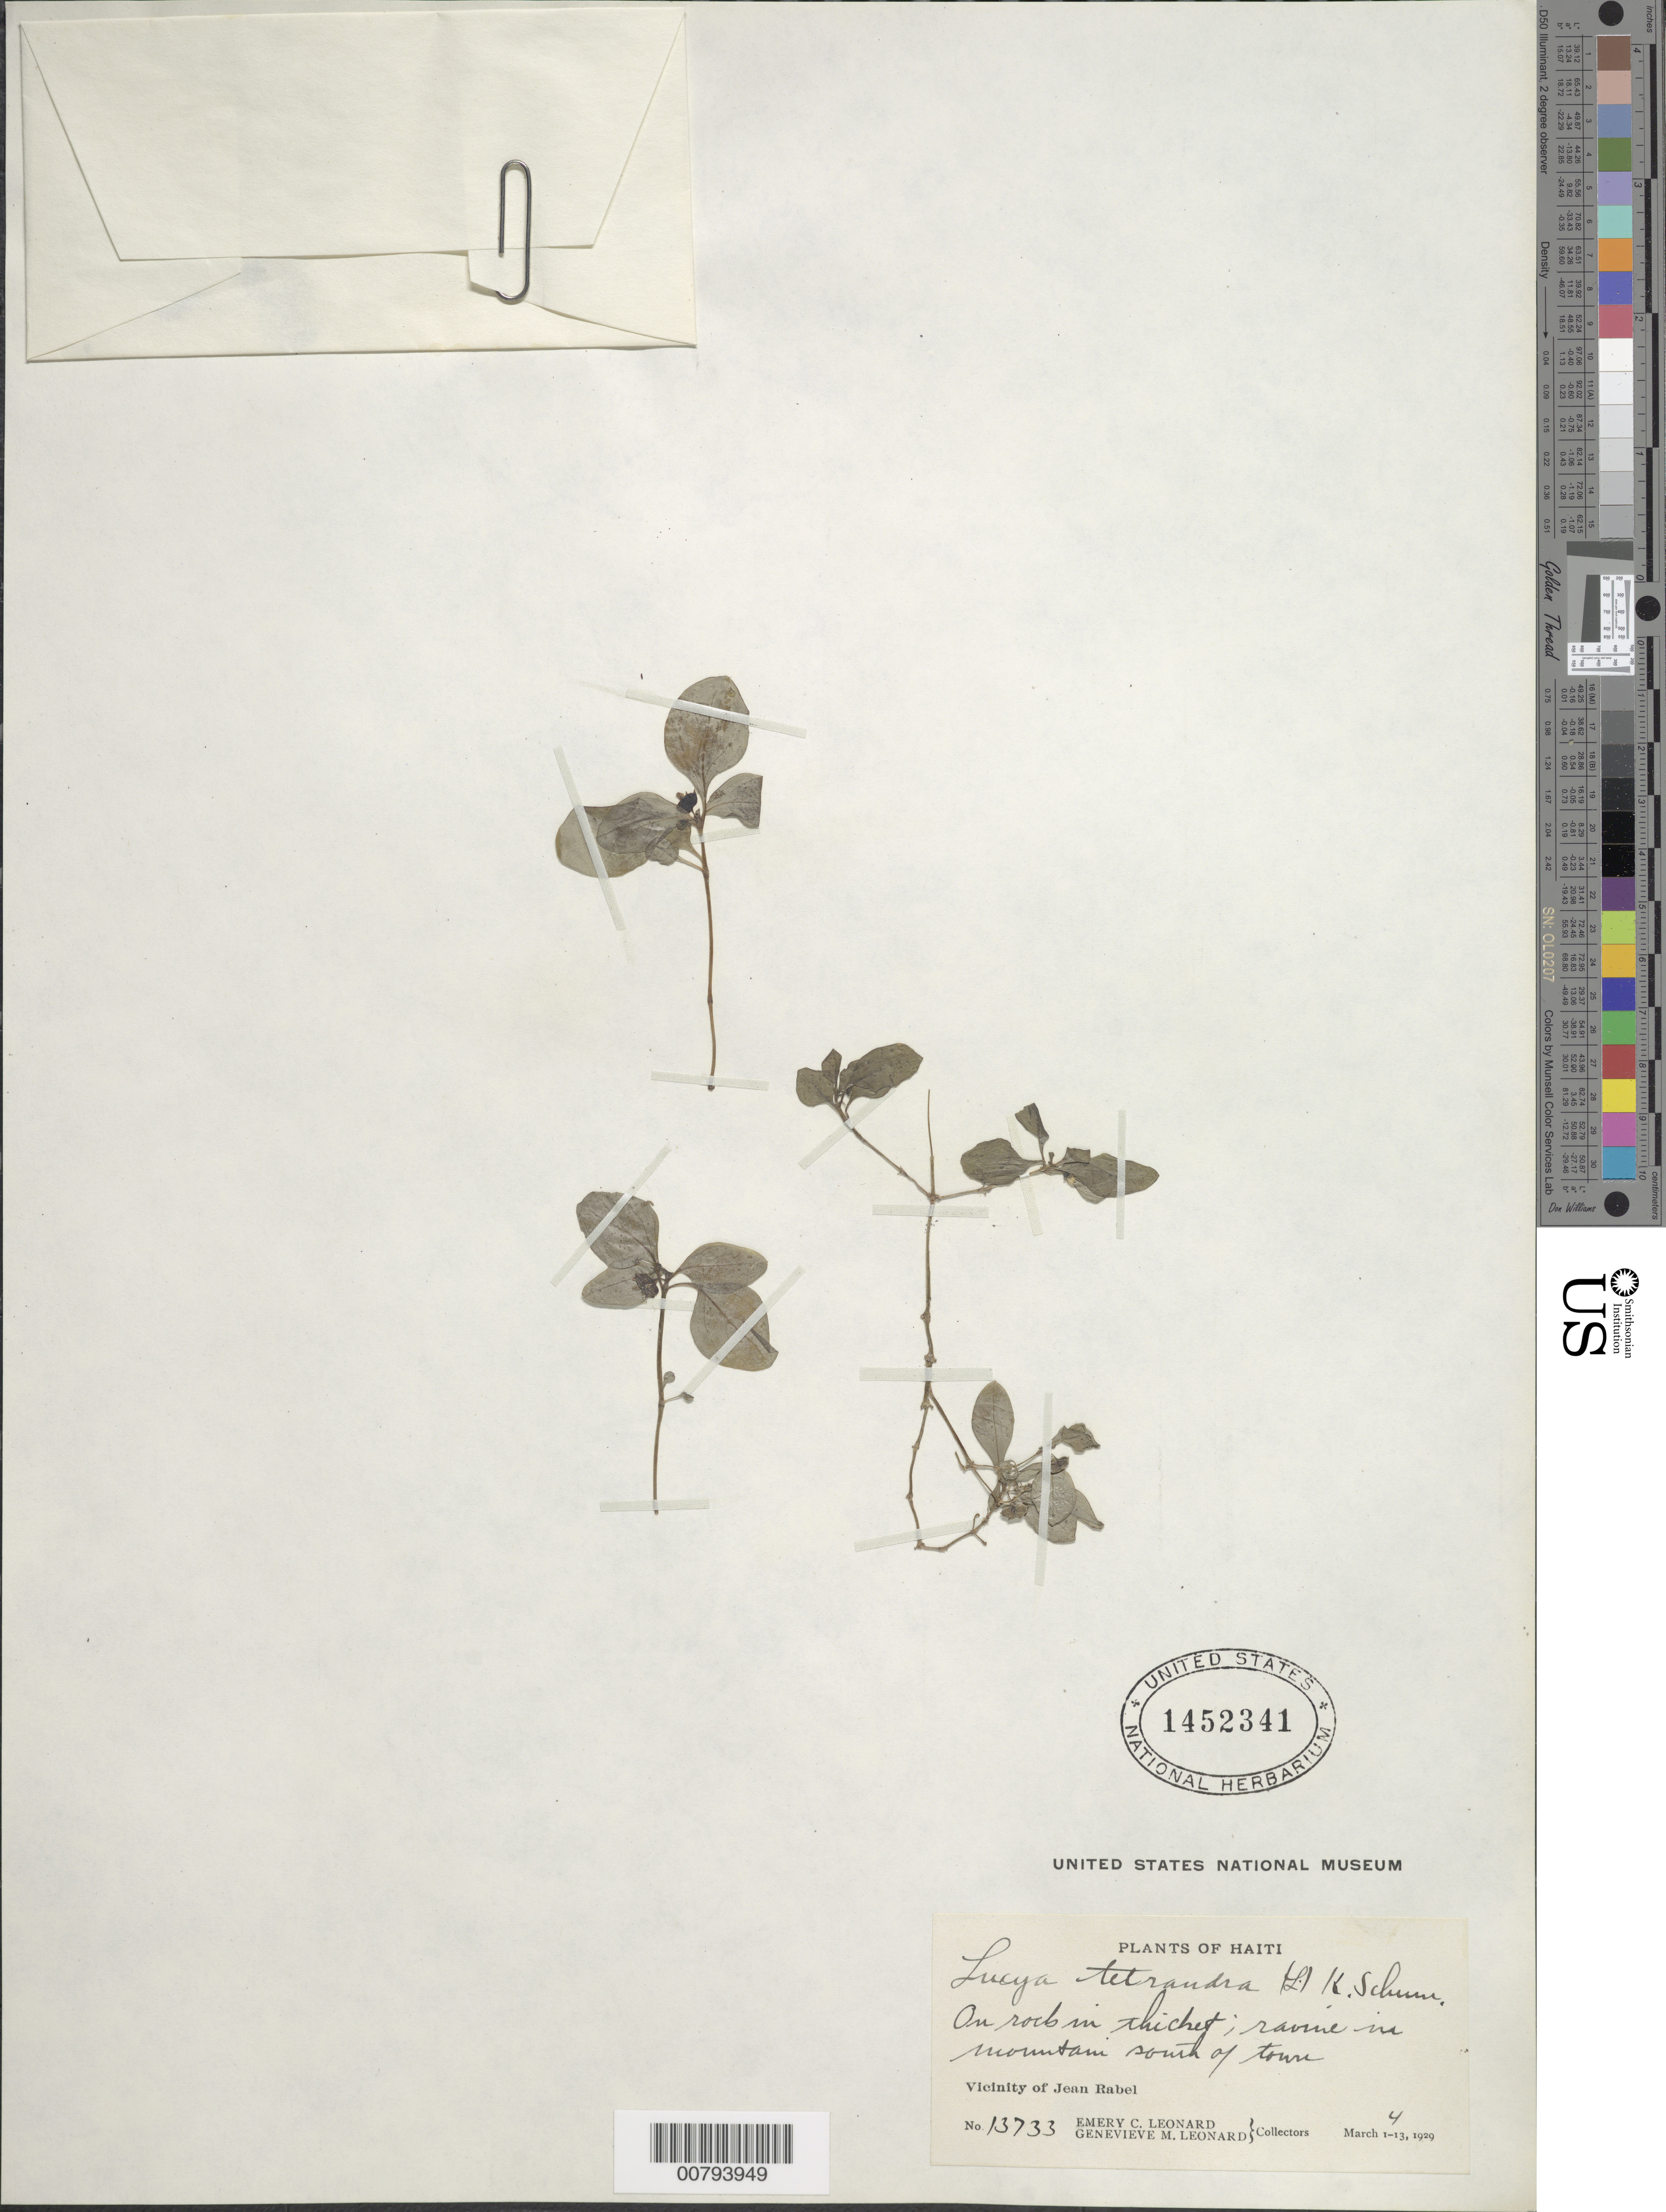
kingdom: Plantae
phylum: Tracheophyta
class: Magnoliopsida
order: Gentianales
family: Rubiaceae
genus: Lucya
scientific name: Lucya tetrandra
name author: (L.) K. Schum.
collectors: E. C. Leonard & G. M. Leonard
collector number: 13733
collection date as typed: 04 Mar 1929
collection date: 1929-03-04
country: Haiti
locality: Vicinity of Jean Rabel. Ravine in mountain south of town.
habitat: On rocks in thicket in ravine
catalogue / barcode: US 1452341